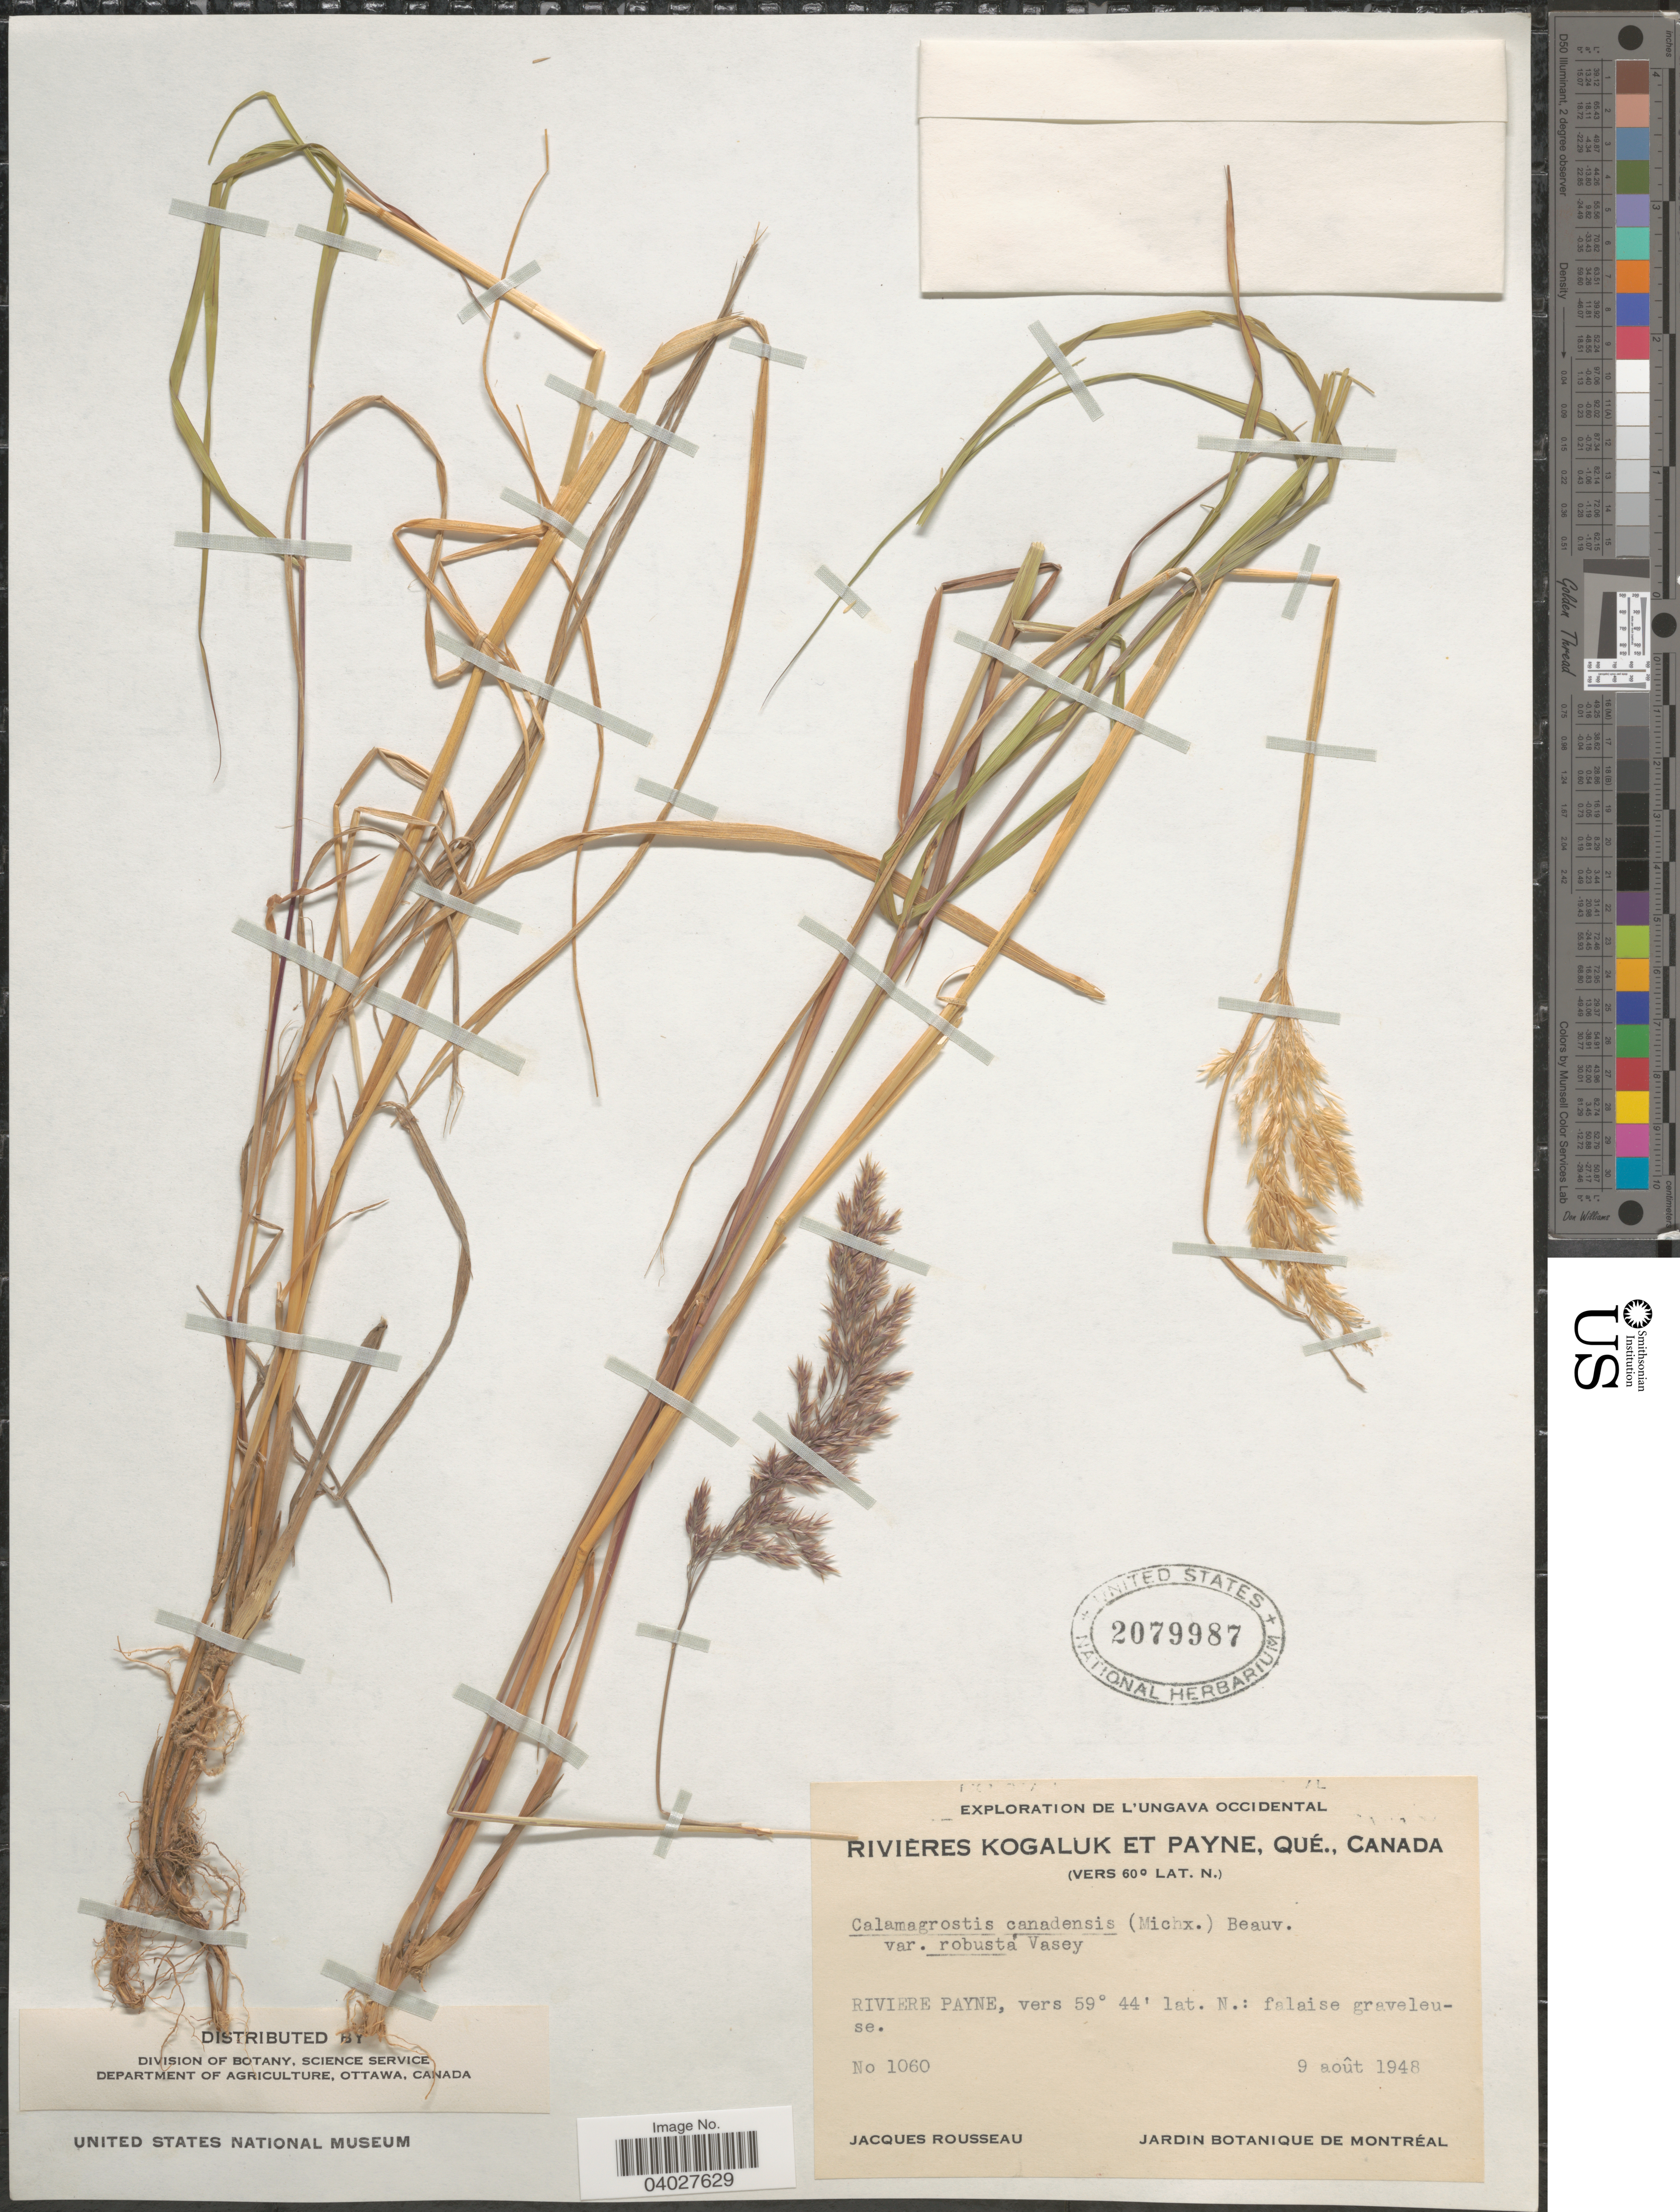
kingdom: Plantae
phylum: Tracheophyta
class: Liliopsida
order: Poales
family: Poaceae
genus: Calamagrostis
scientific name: Calamagrostis canadensis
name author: (Michx.) P. Beauv.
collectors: J. Rousseau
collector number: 1060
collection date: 1948-08-09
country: Canada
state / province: Quebec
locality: Ungava Occidental. Rivières Kogaluk et Payne. Riviere Payne.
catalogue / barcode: US 2079987